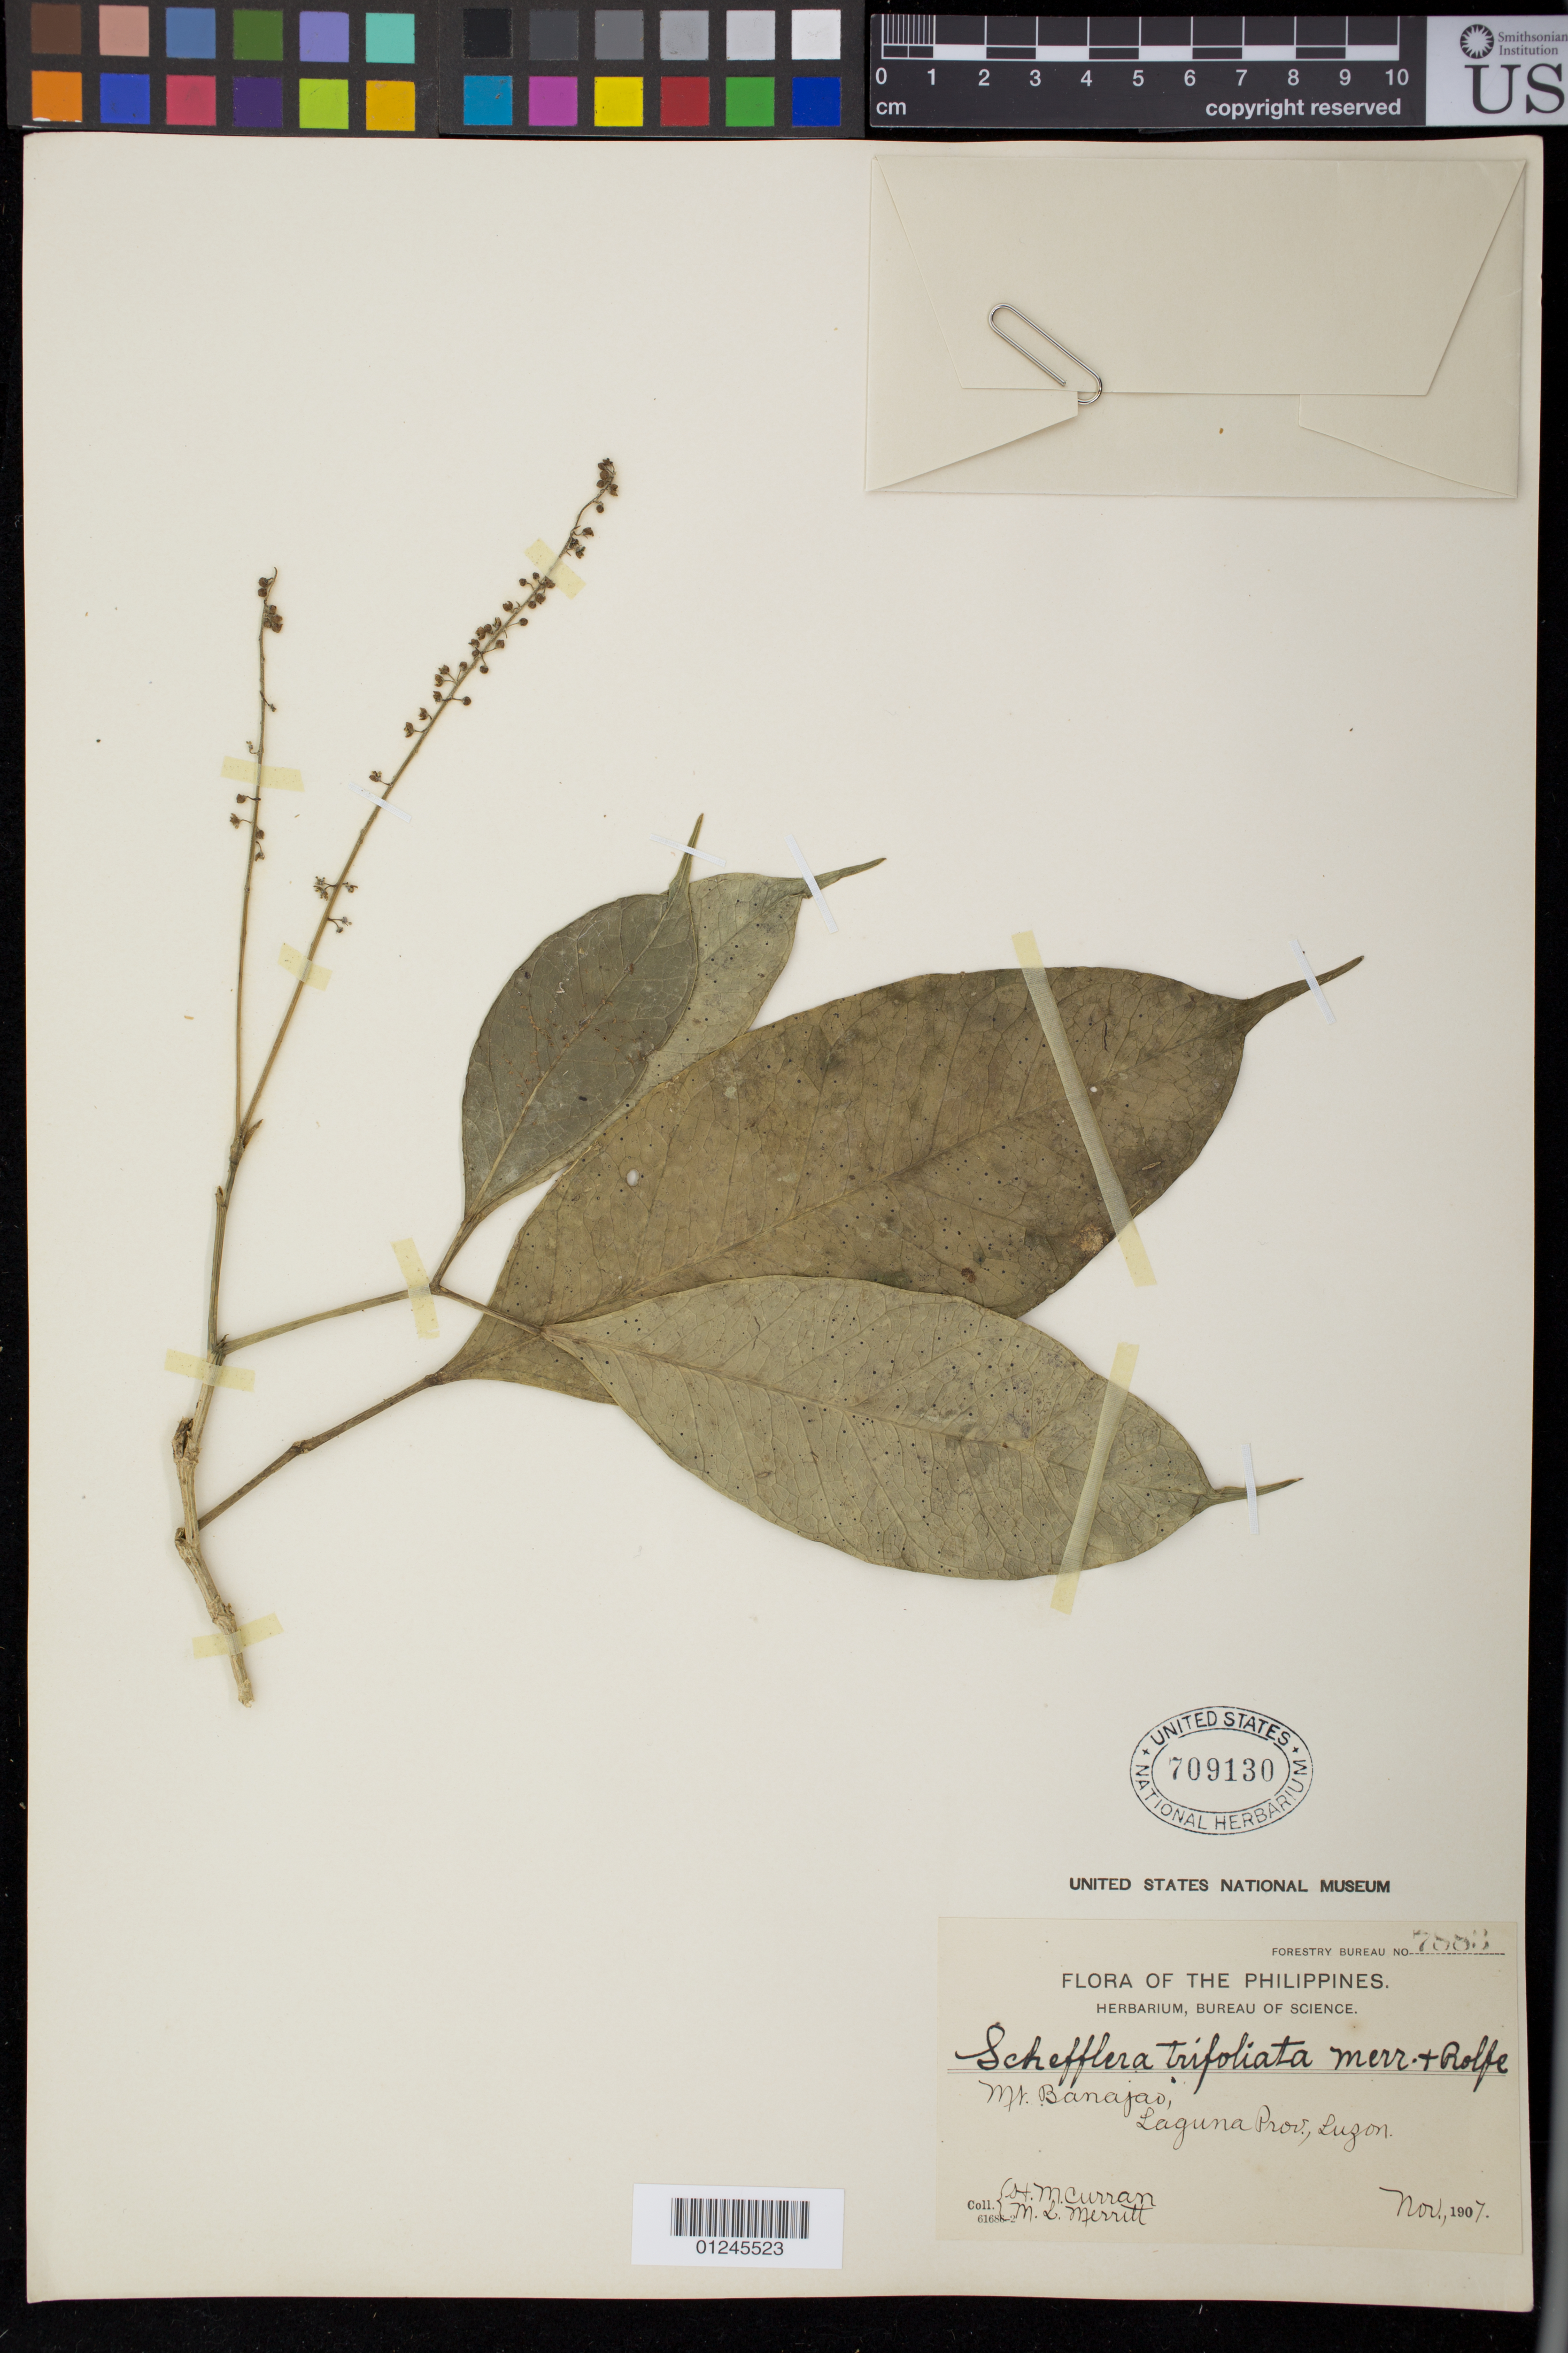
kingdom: Plantae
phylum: Tracheophyta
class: Magnoliopsida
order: Apiales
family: Araliaceae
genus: Schefflera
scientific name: Schefflera trifoliata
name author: Merr. & Rolfe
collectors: H. M. Curran & M. L. Merritt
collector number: For. Bur. 7883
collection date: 1907-11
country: Philippines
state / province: Calabarzon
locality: Mt. Banajao [Banahaw], Laguna Prov., Luzon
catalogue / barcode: US 709130